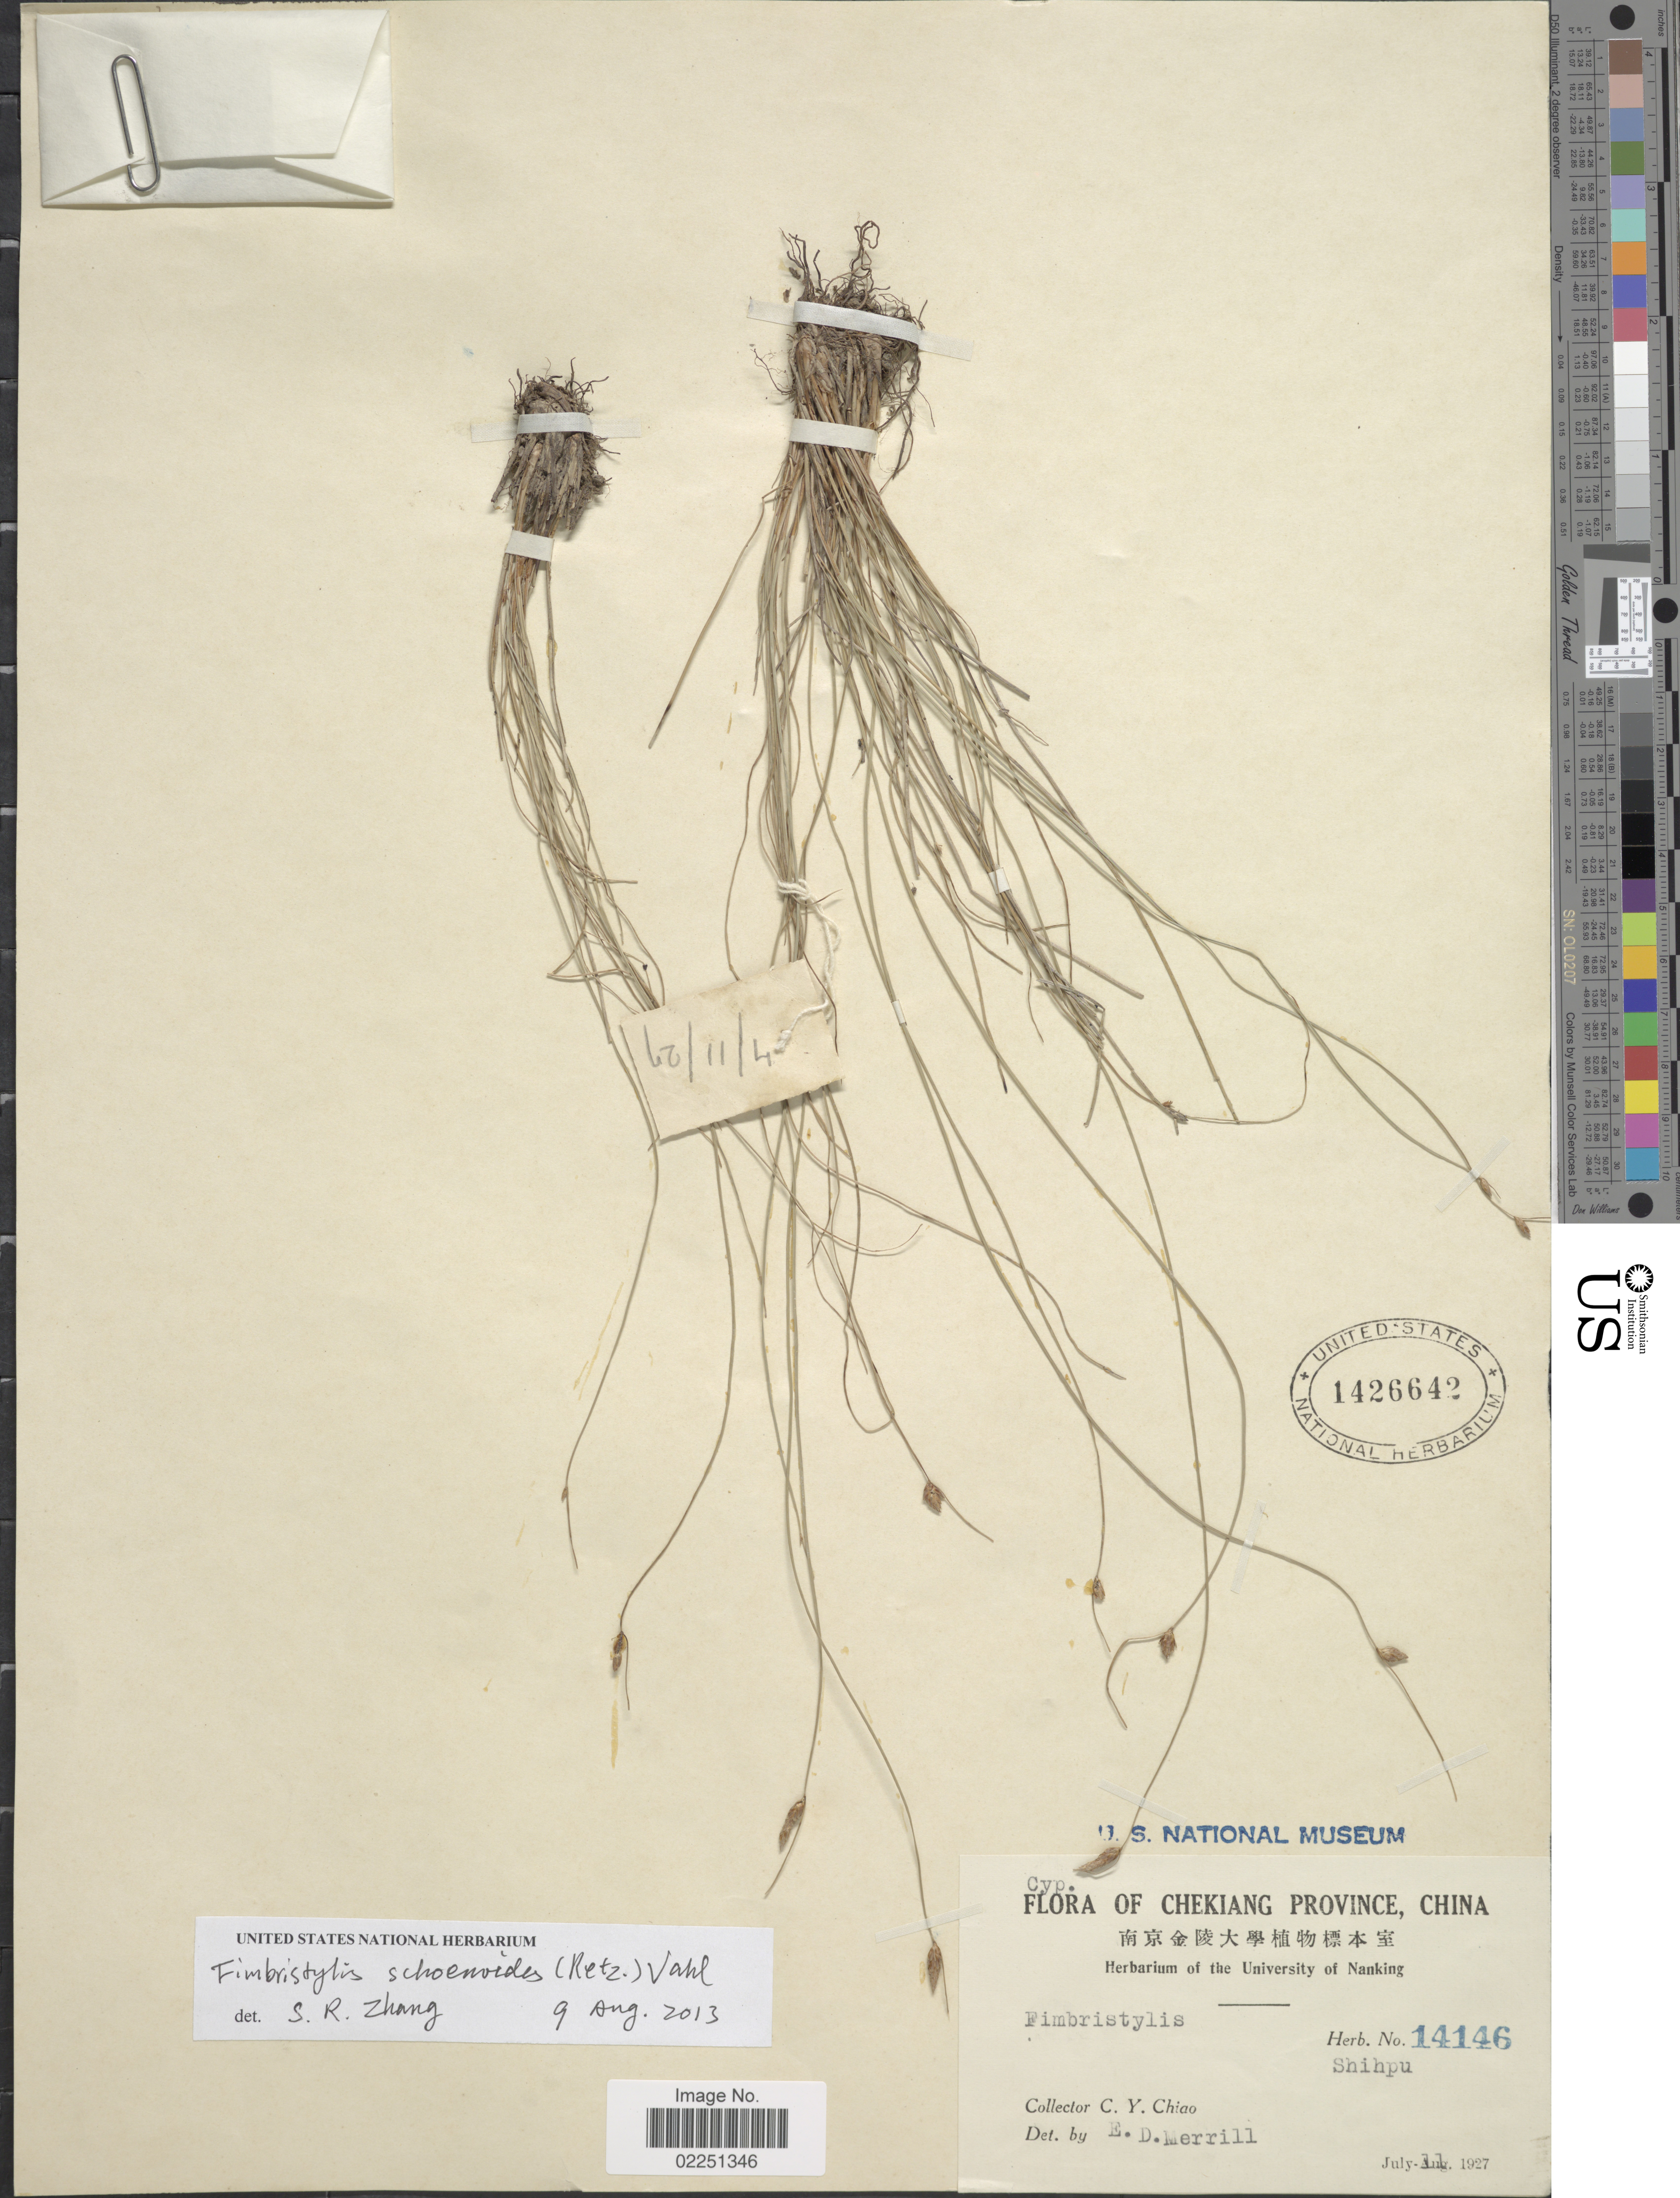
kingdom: Plantae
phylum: Tracheophyta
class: Liliopsida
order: Poales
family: Cyperaceae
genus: Fimbristylis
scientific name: Fimbristylis schoenoides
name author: (Retz.) Vahl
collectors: C. Y. Chiao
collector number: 14146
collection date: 1927-08-11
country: China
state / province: Zhejiang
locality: Chekiang Province, Shihpu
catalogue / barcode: US 1426642